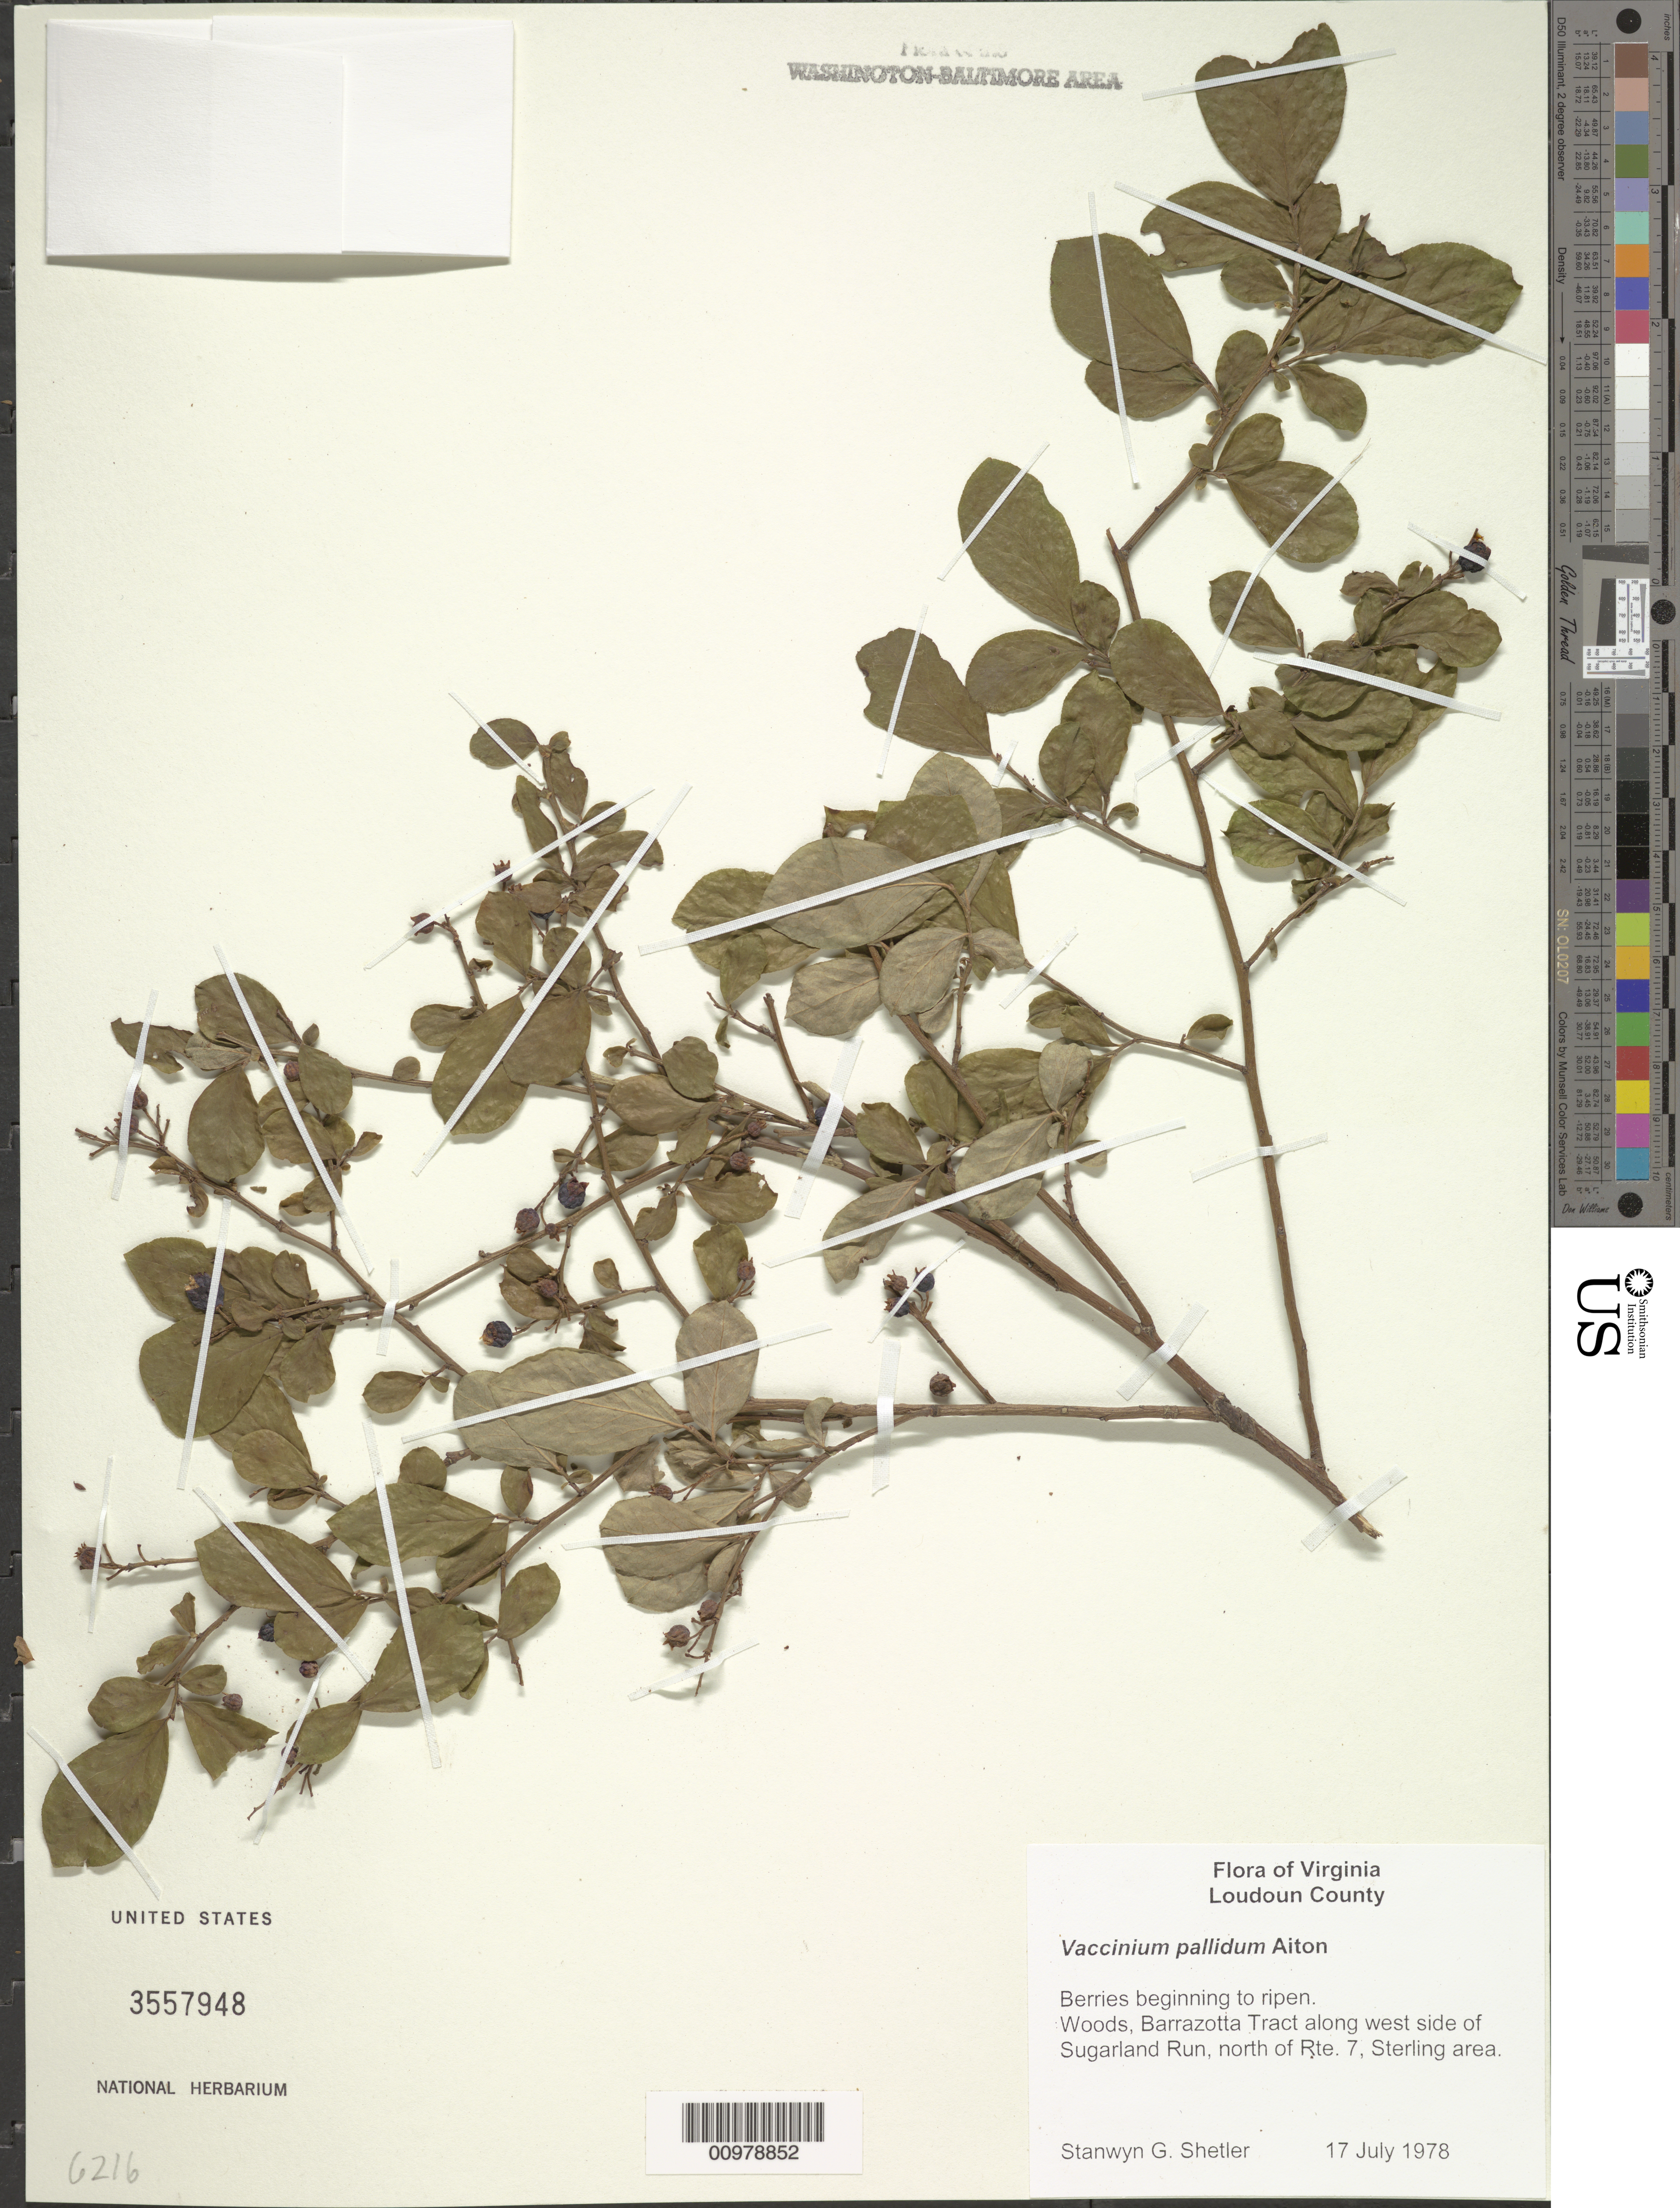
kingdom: Plantae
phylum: Tracheophyta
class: Magnoliopsida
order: Ericales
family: Ericaceae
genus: Vaccinium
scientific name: Vaccinium pallidum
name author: Aiton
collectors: S. Shetler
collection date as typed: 17 July 1978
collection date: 1978-07-17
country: United States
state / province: Virginia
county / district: Loudoun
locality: Barrazotta Tract along west side of Sugarland Run, north of Rte. 7, Sterling area.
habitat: Woods.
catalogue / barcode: US 3557948